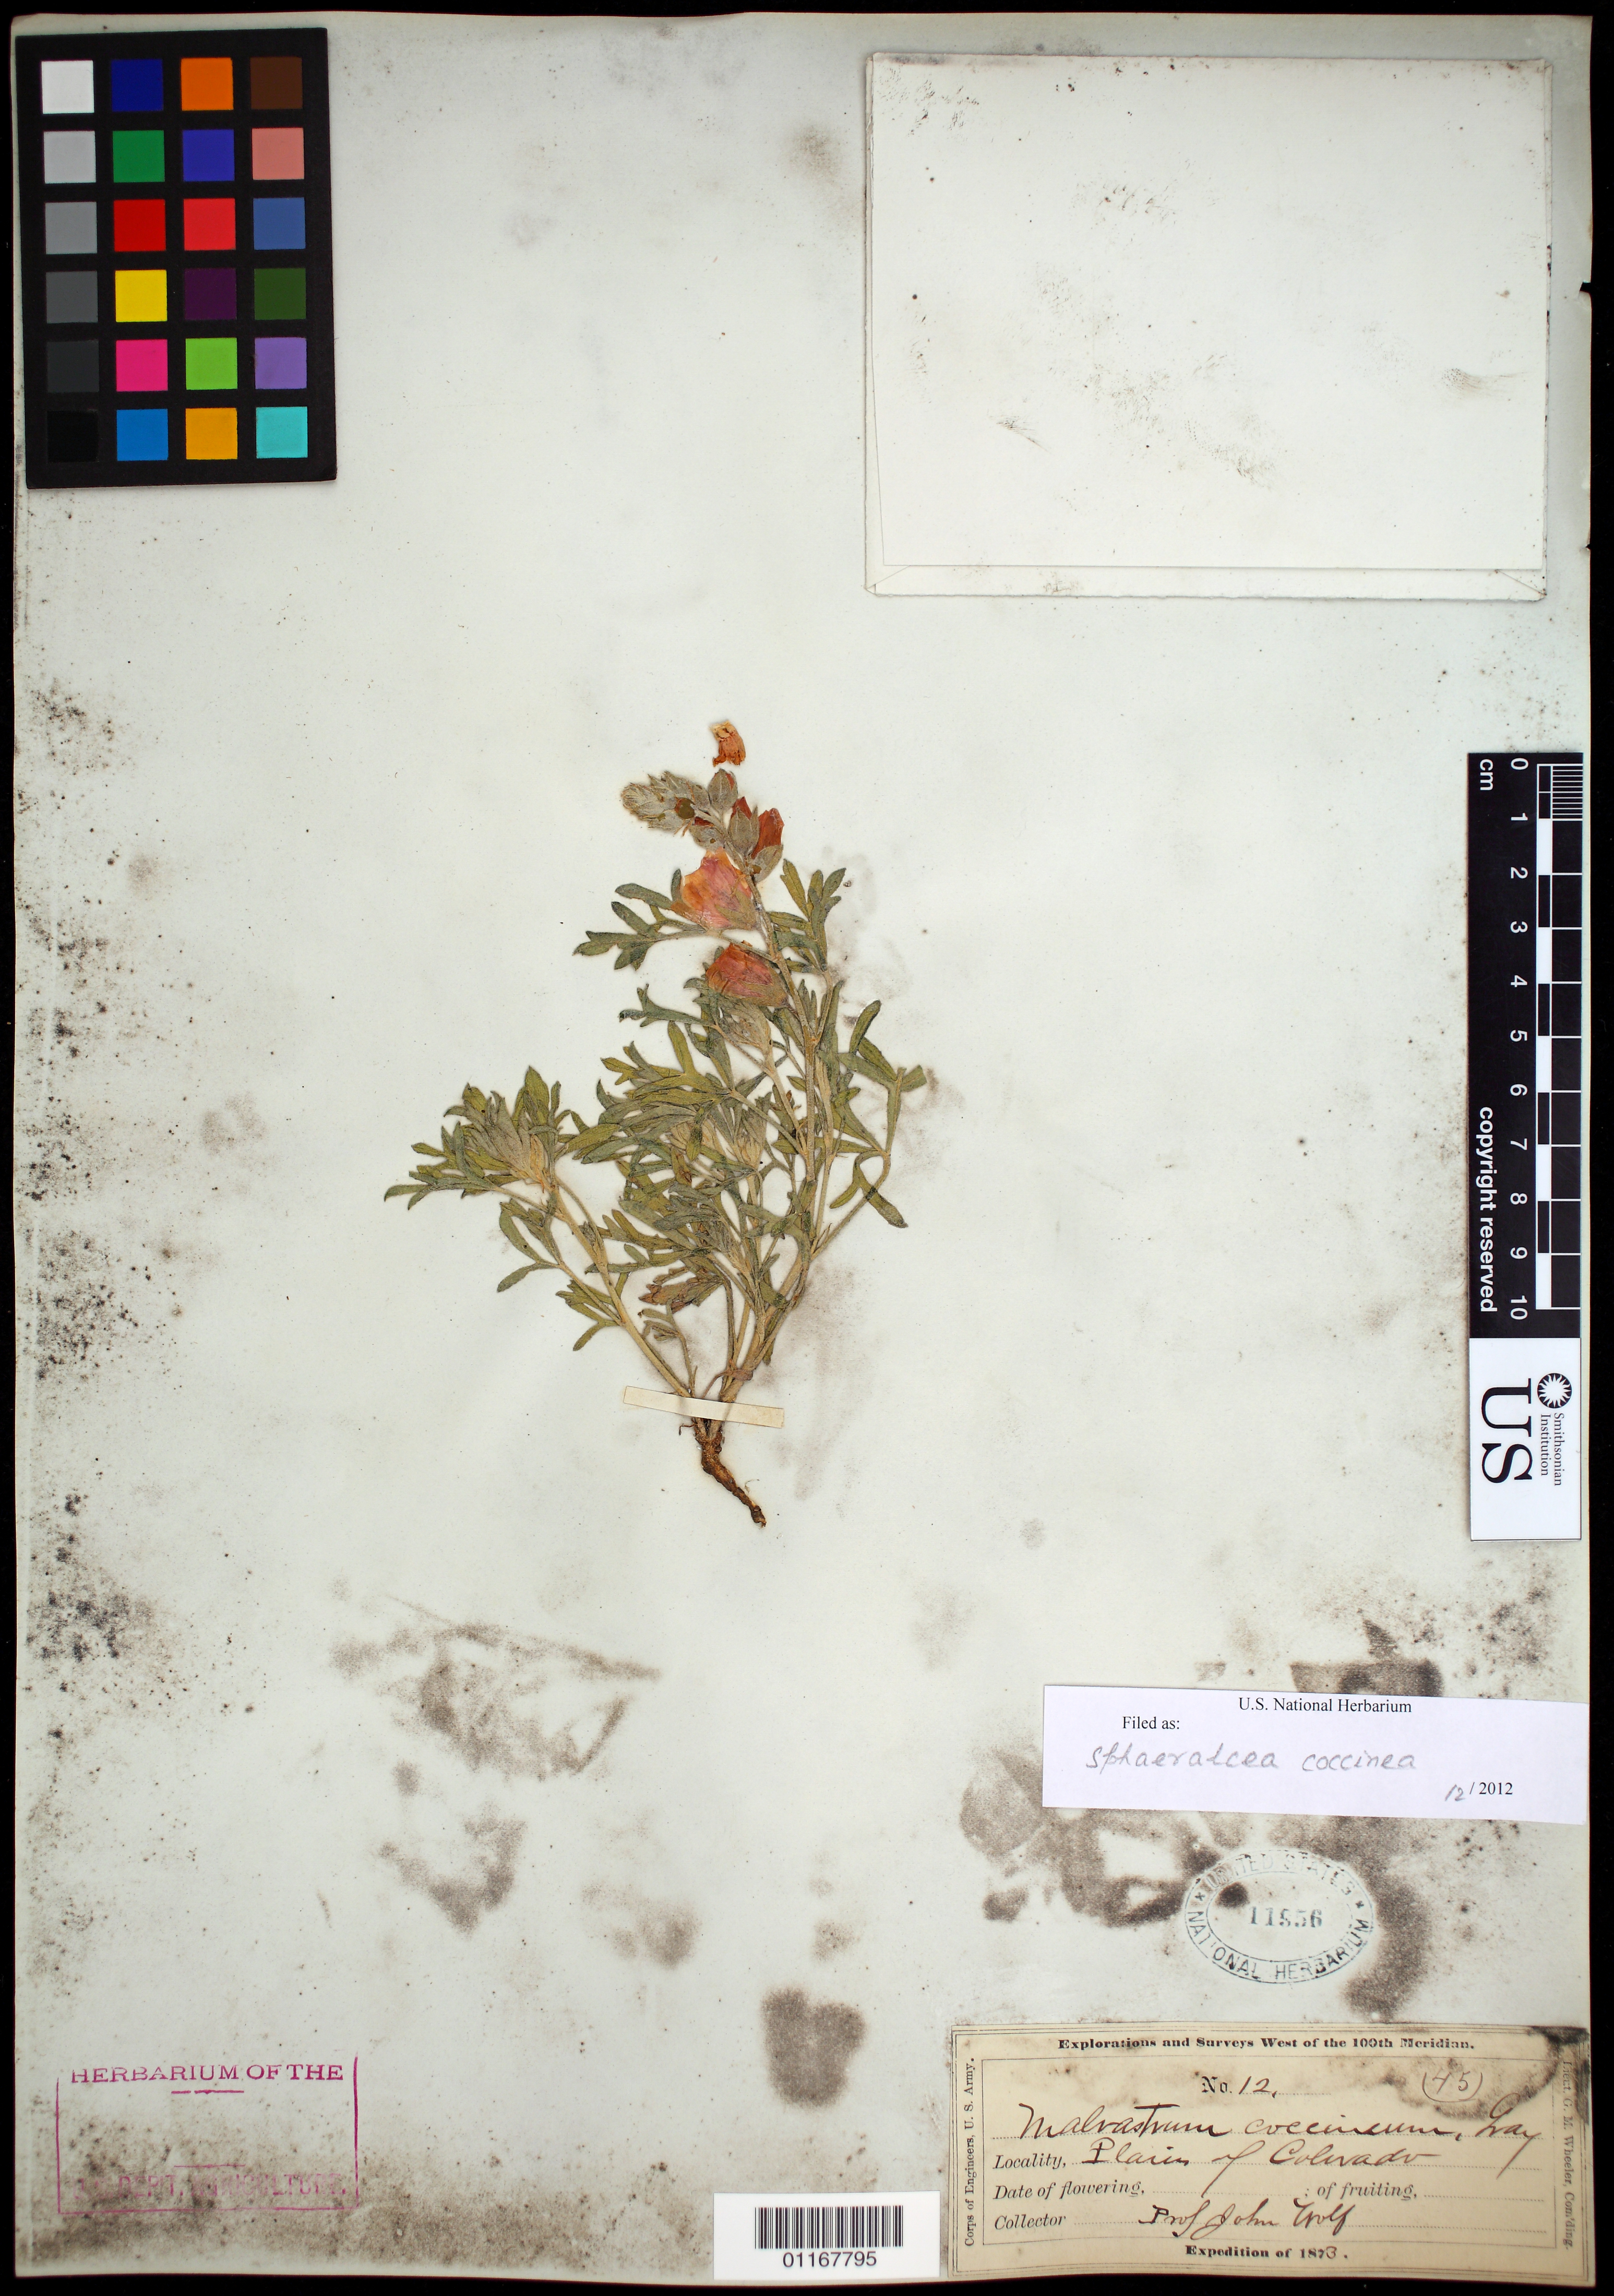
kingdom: Plantae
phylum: Tracheophyta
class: Magnoliopsida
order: Malvales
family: Malvaceae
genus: Sphaeralcea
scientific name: Sphaeralcea coccinea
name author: (Nutt.) Rydb.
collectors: J. Wolf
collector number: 12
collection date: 1873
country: United States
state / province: Colorado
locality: Plains of Colorado.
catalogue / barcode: US 11856